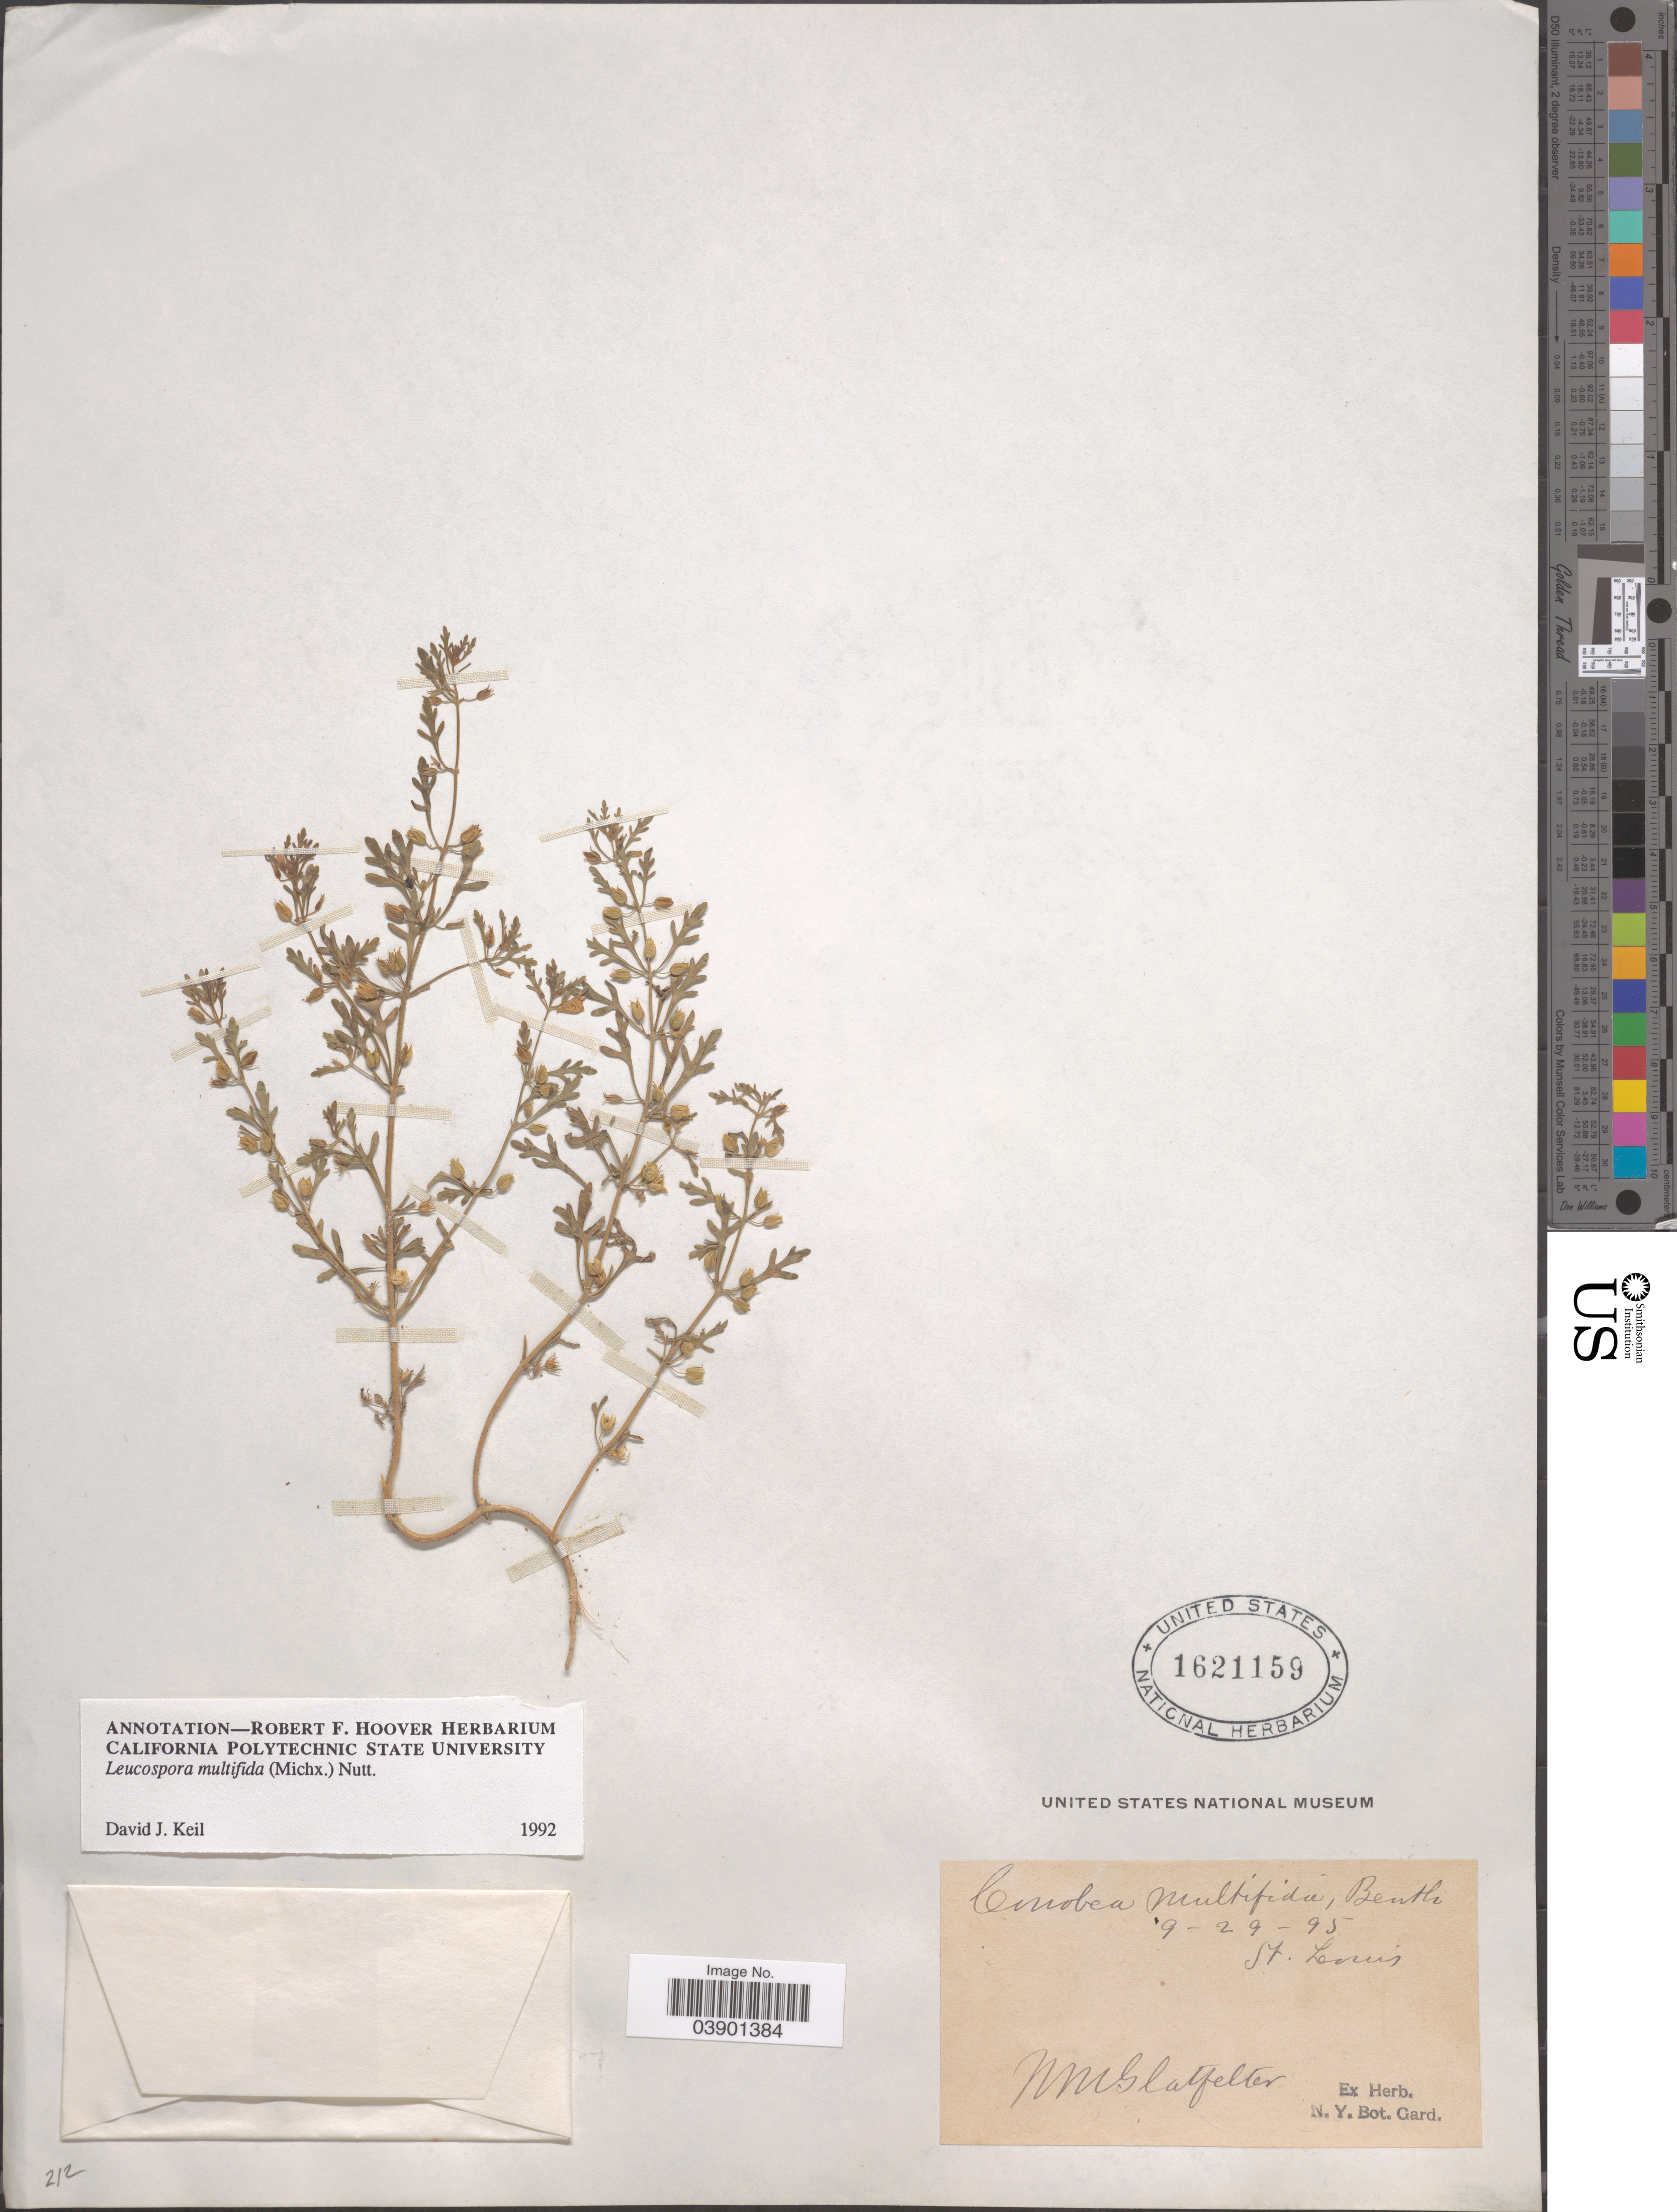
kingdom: Plantae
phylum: Tracheophyta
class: Magnoliopsida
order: Lamiales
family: Plantaginaceae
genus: Leucospora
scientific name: Leucospora multifida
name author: (Michx.) Nutt.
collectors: N. M. Glatfelter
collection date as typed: Transcribed d/m/y: 29/9/95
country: United States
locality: St. Louis.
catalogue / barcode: US 1621159